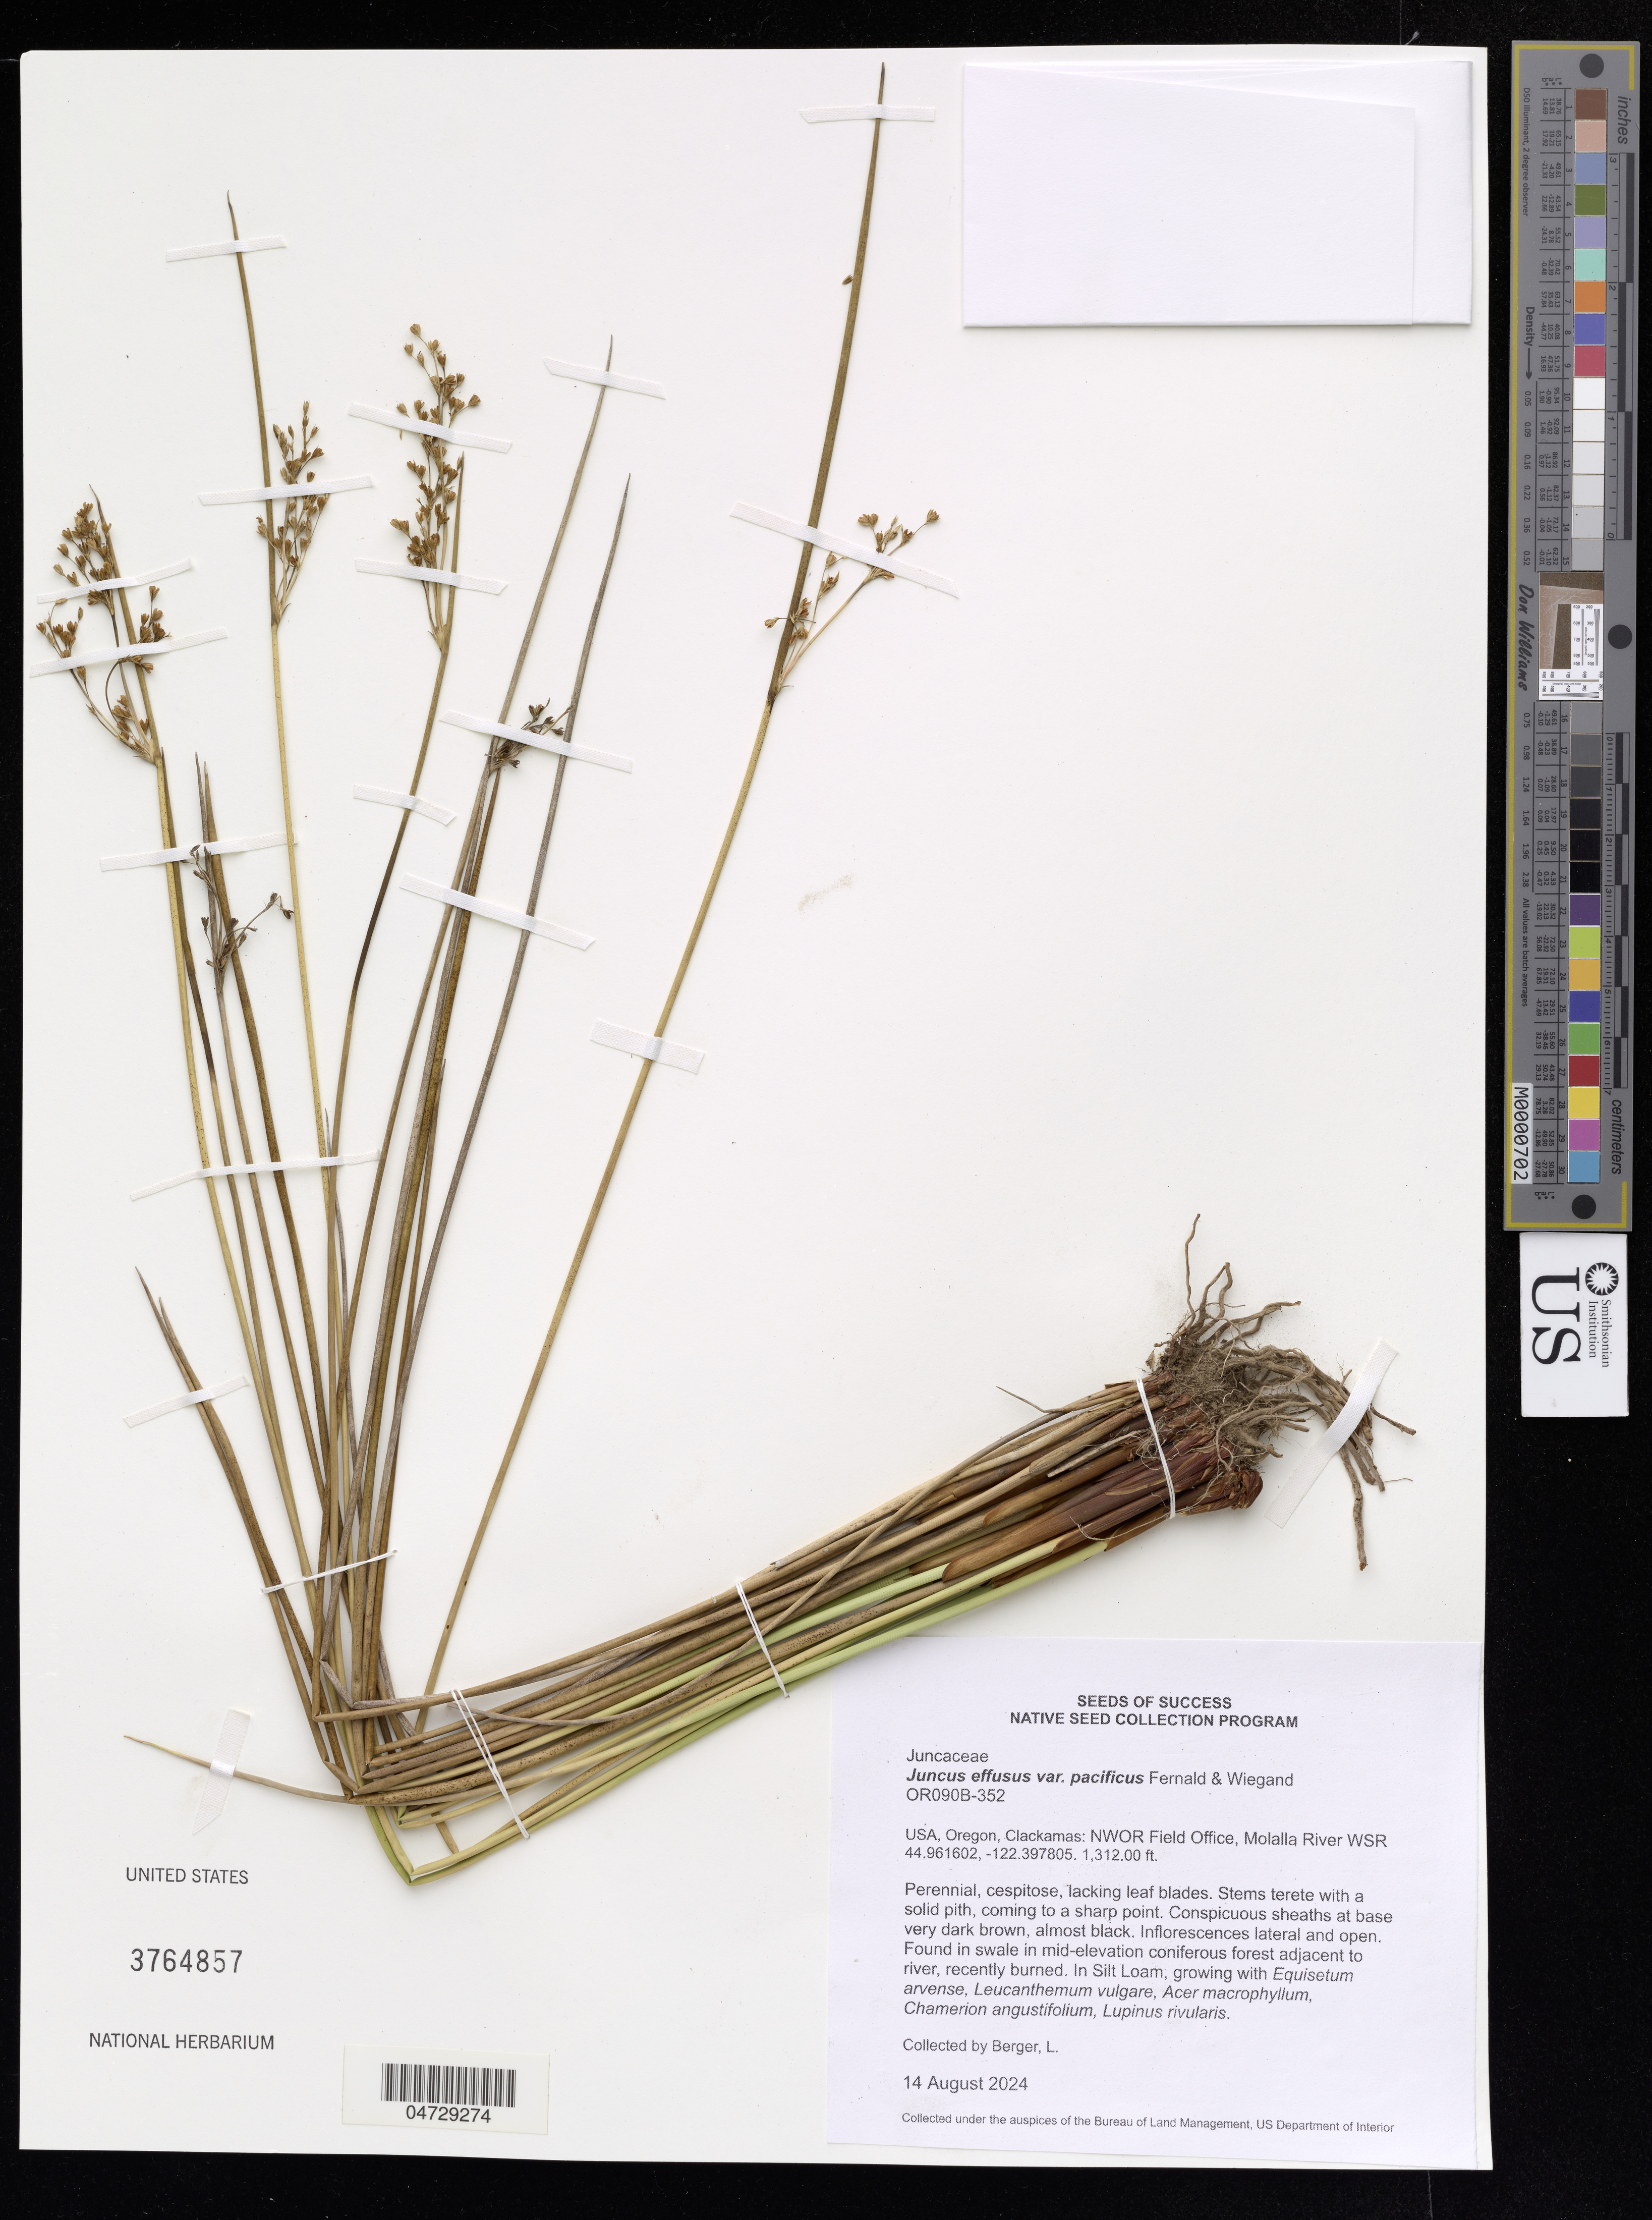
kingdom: Plantae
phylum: Tracheophyta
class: Liliopsida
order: Poales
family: Juncaceae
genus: Juncus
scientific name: Juncus effusus var. pacificus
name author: Fernald & Wiegand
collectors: L. Berger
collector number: OR090B-352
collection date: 2024-08-14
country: United States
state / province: Oregon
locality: USA, Oregon, Clackamas: NWOR Field Office, Molalla River WSR.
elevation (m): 399.9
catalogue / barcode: US 3764857